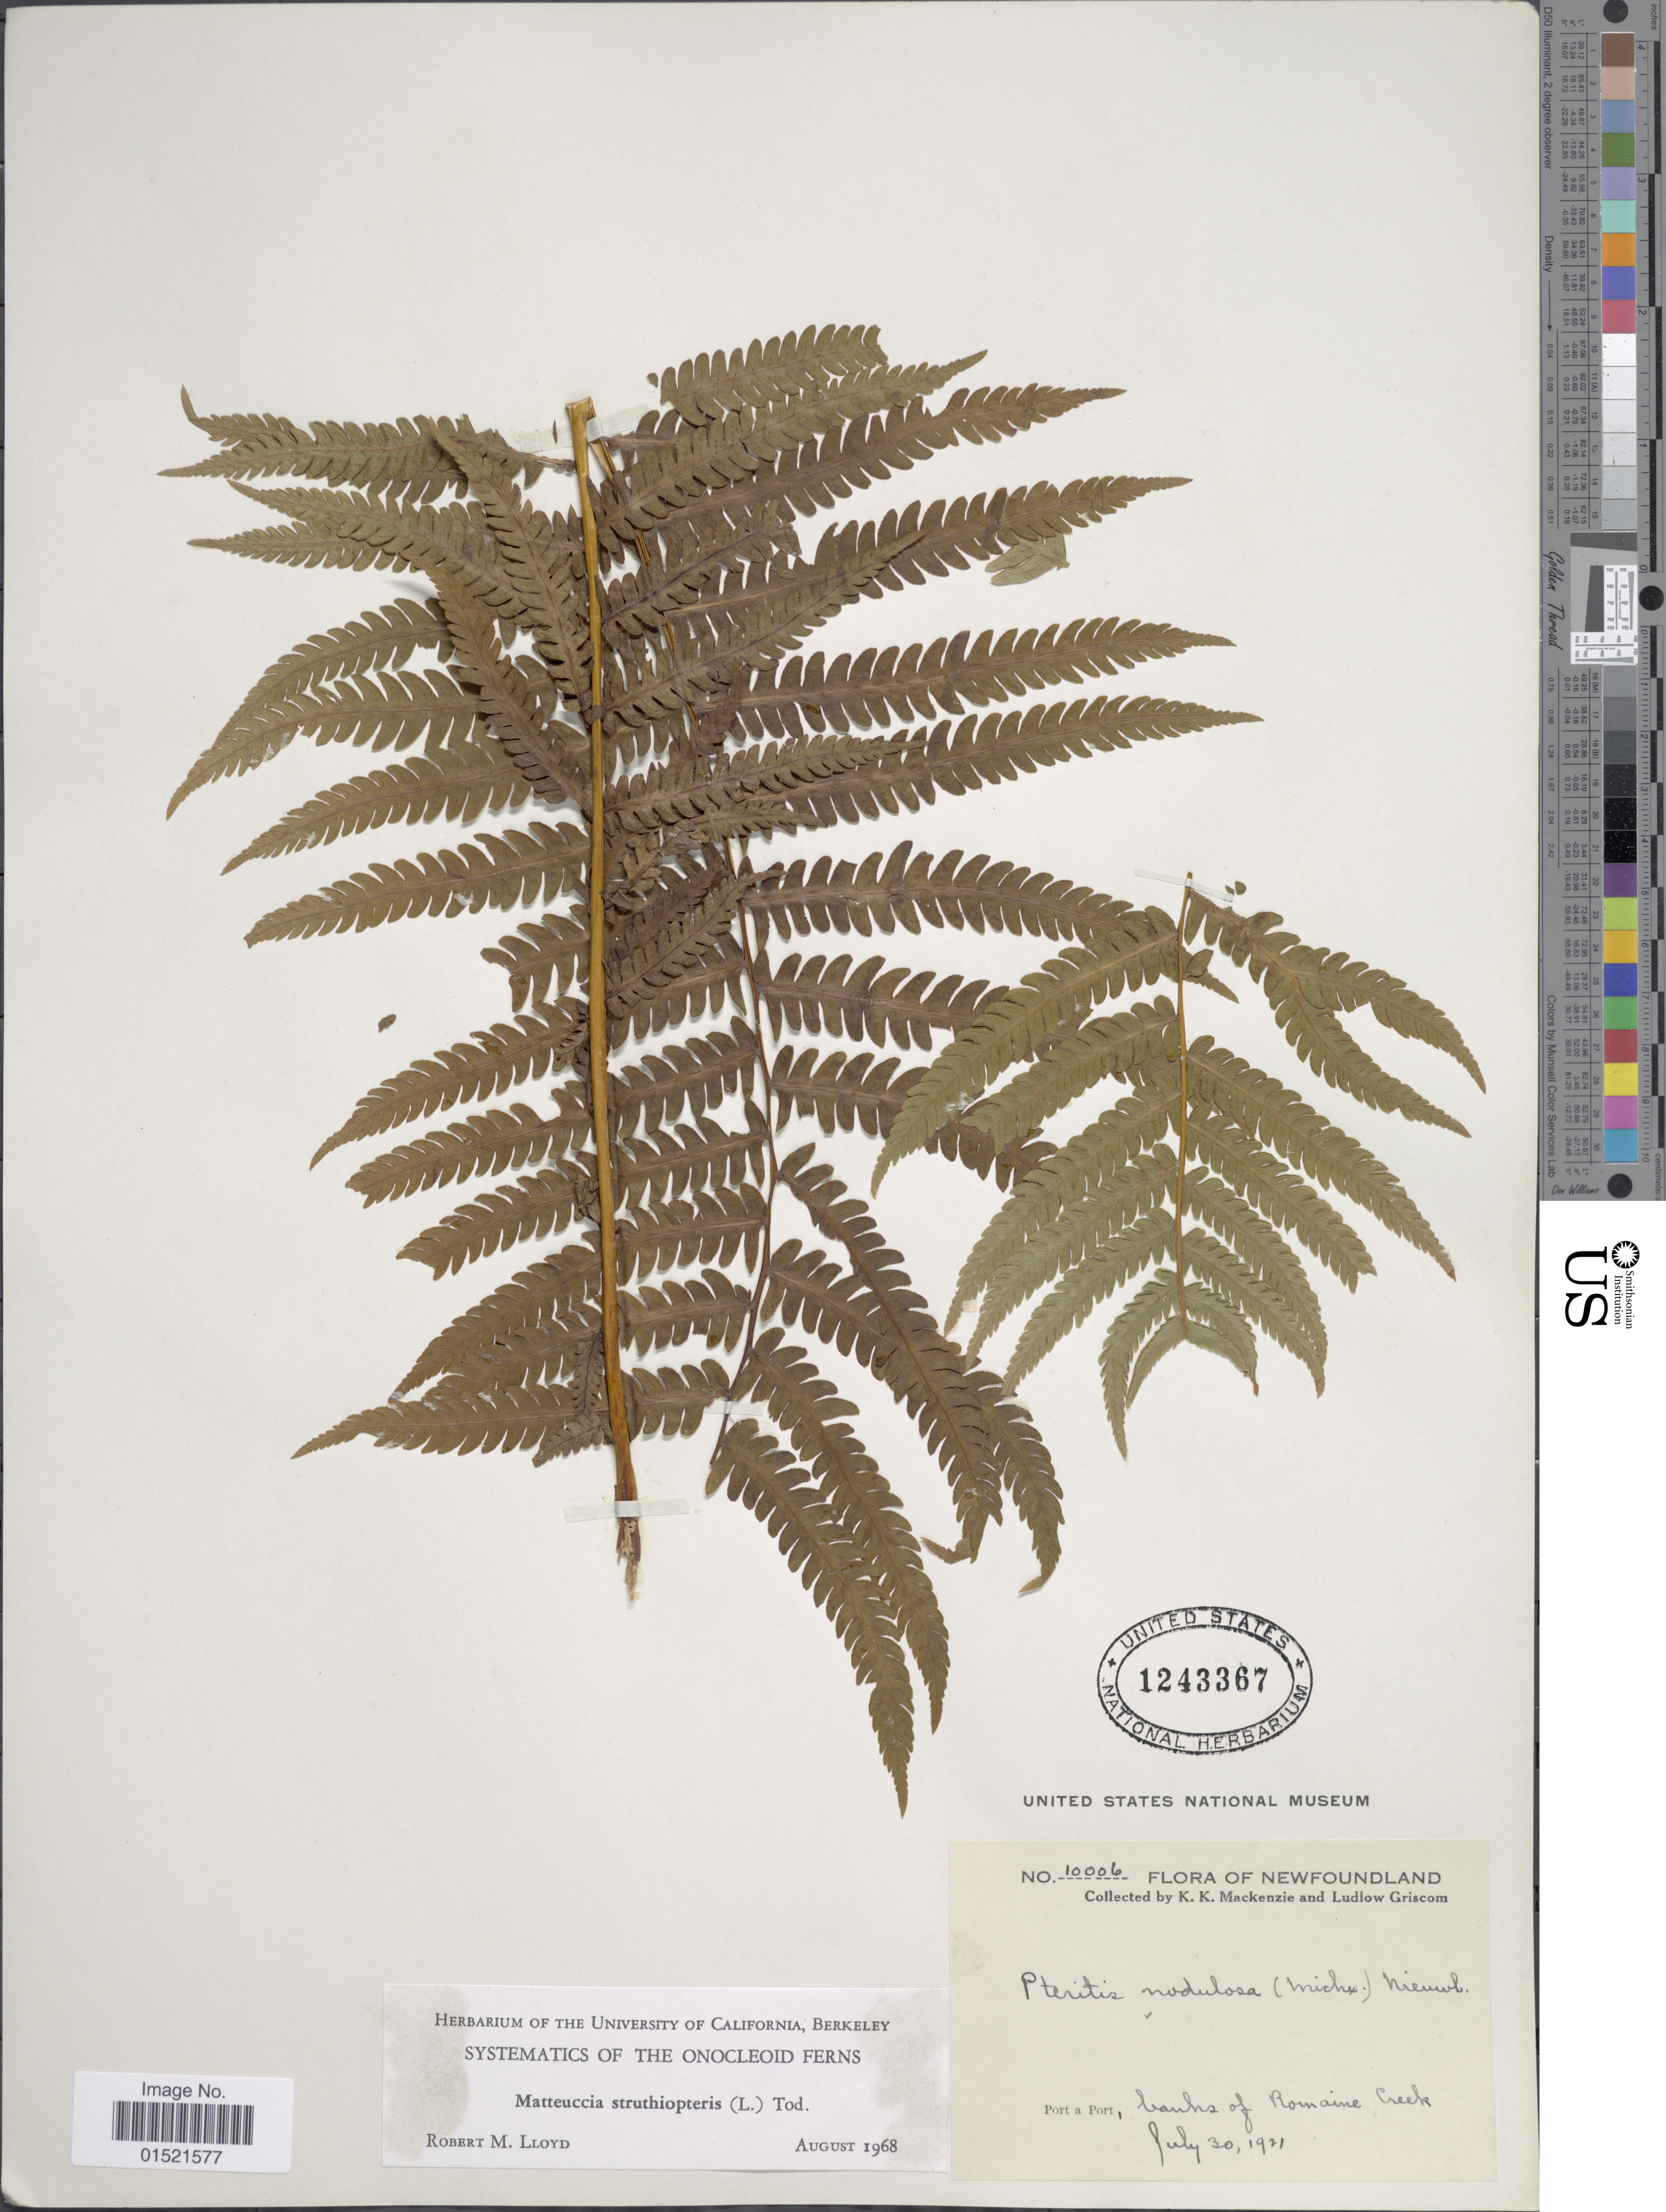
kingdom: Plantae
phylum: Tracheophyta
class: Polypodiopsida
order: Polypodiales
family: Onocleaceae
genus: Matteuccia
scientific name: Matteuccia struthiopteris var. pensylvanica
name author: (Willd.) C.V. Morton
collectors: K. K. Mackenzie & L. Griscom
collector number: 10006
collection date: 1921-07-30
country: Canada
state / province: Newfoundland and Labrador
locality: Port a Port, banks of Romaine Creek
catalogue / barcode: US 1243367